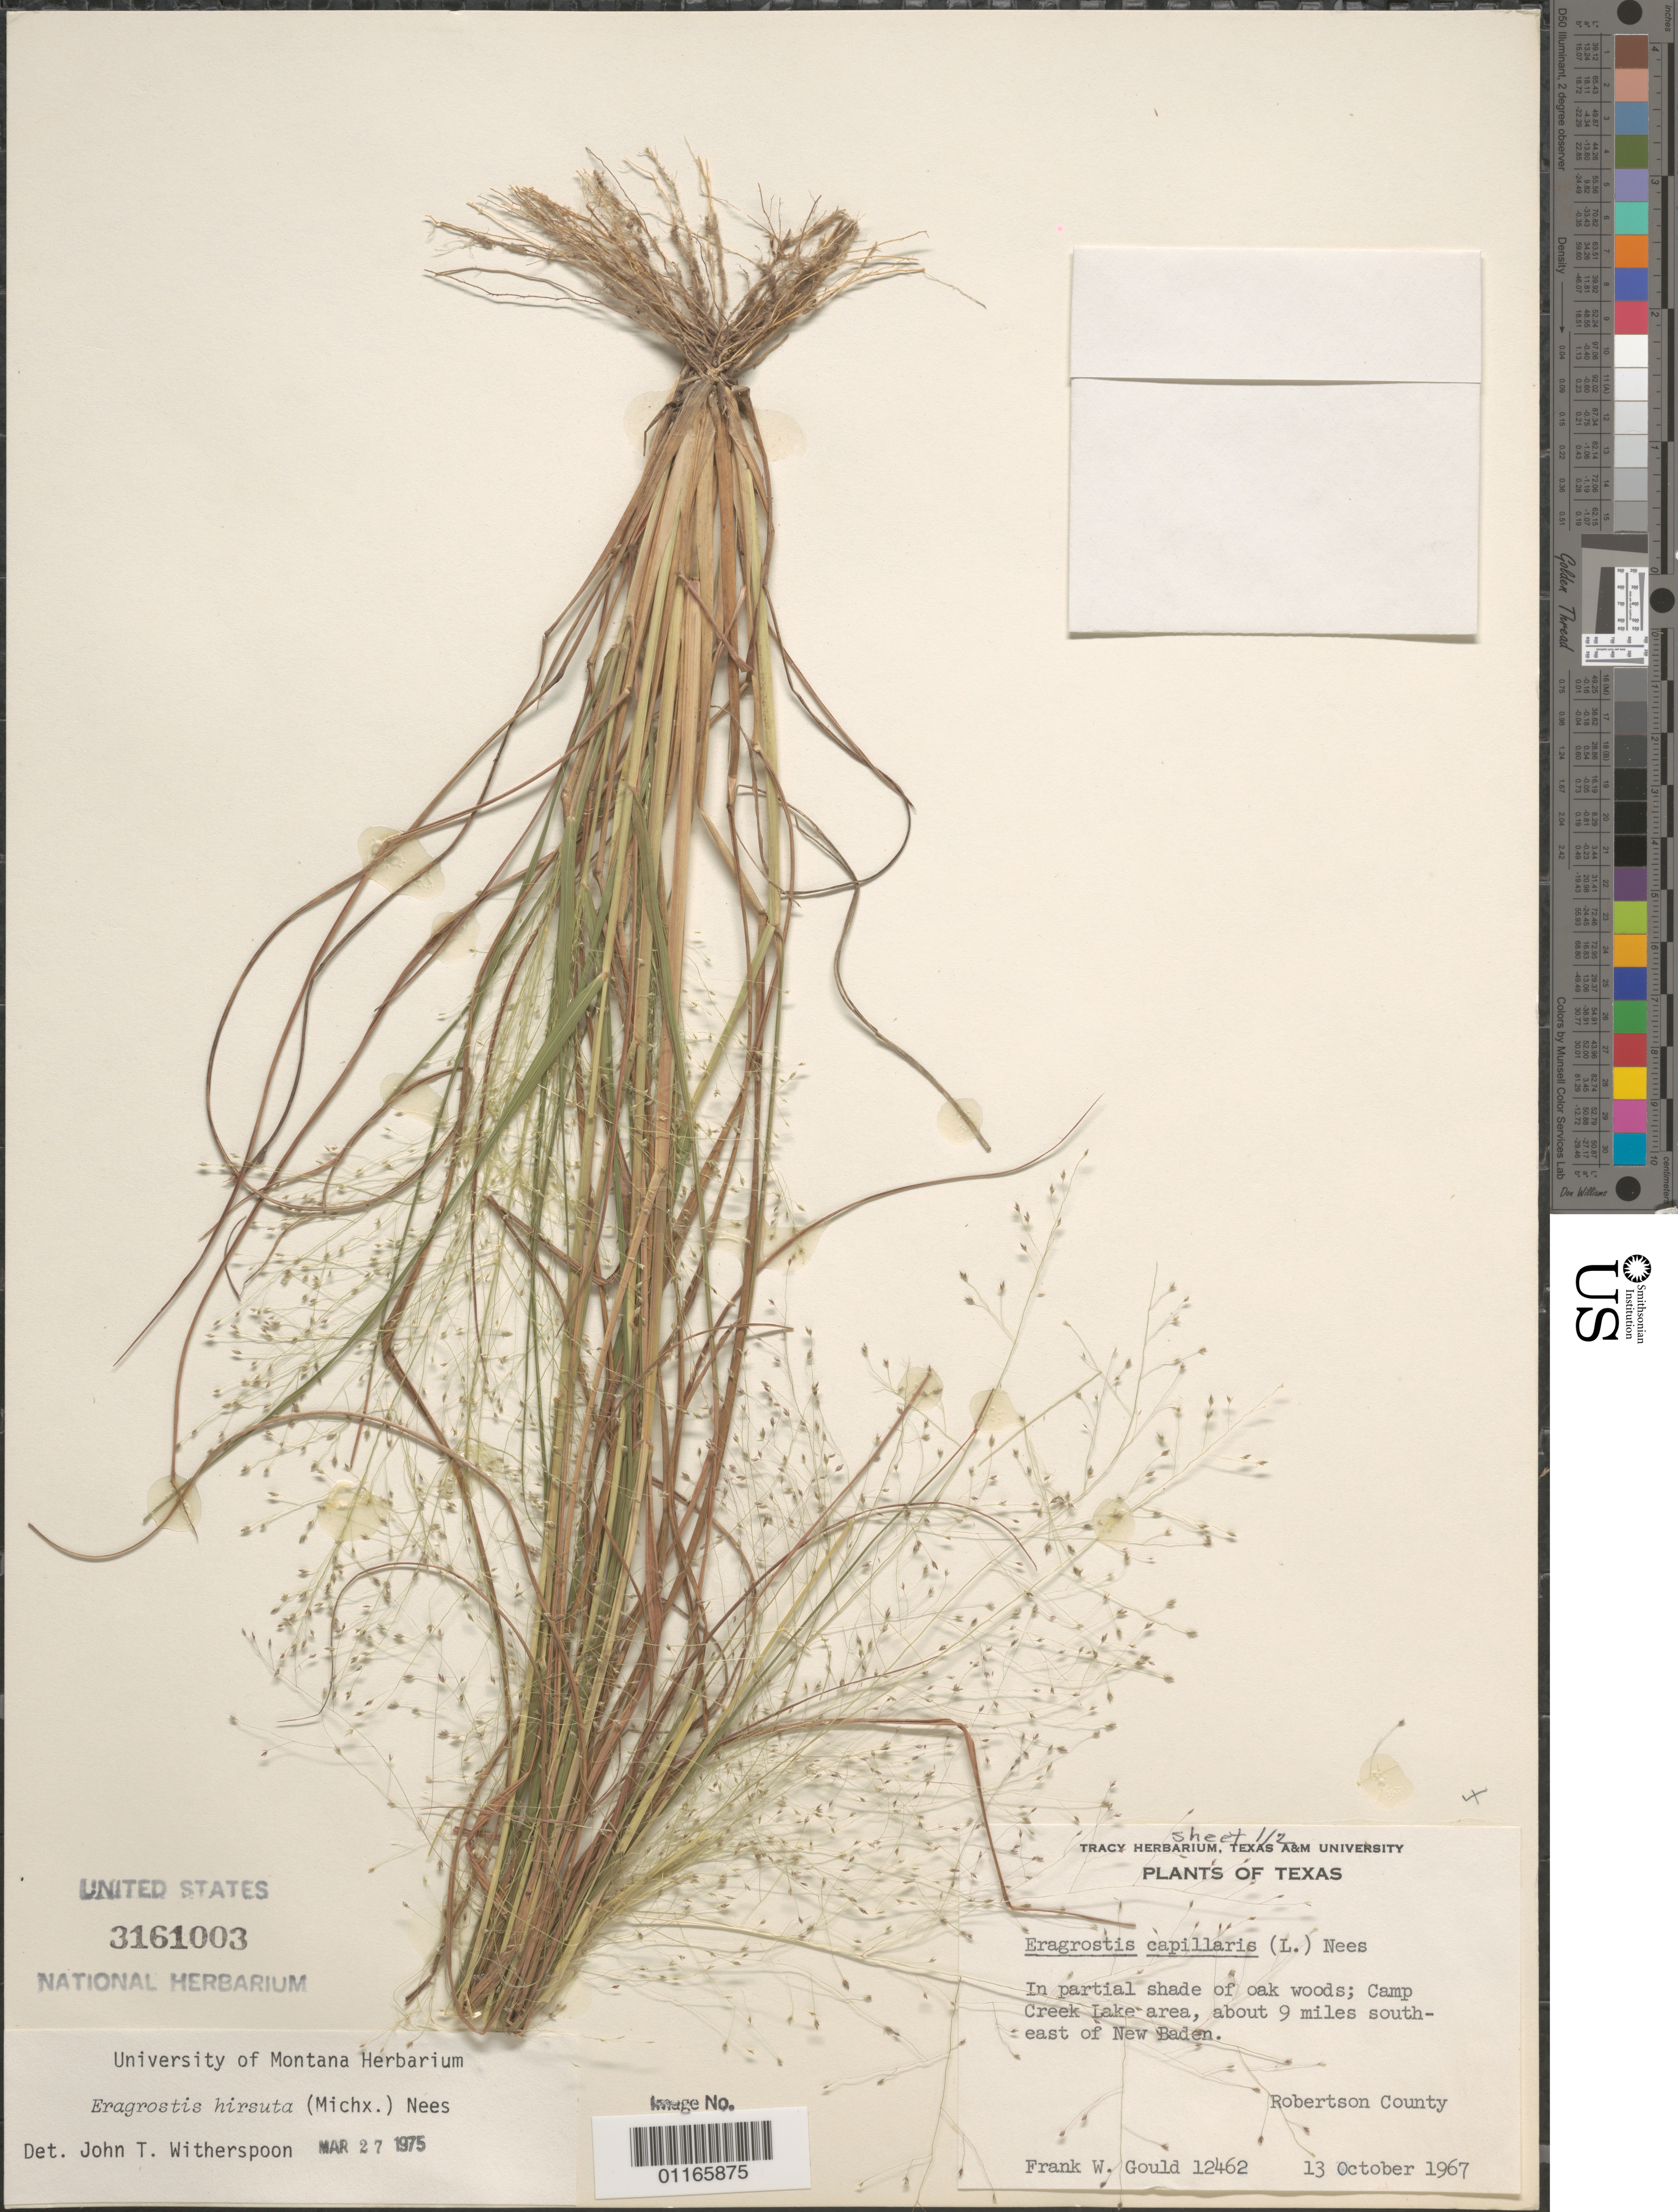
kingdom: Plantae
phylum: Tracheophyta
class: Liliopsida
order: Poales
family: Poaceae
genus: Eragrostis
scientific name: Eragrostis hirsuta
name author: (Michx.) Nees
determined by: Witherspoon, John T.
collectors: F. W. Gould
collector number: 12462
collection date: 1967-10-13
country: United States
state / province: Texas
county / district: Robertson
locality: Camp Creek Lake area, about 9 miles southeast of New Baden.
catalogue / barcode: US 3161003